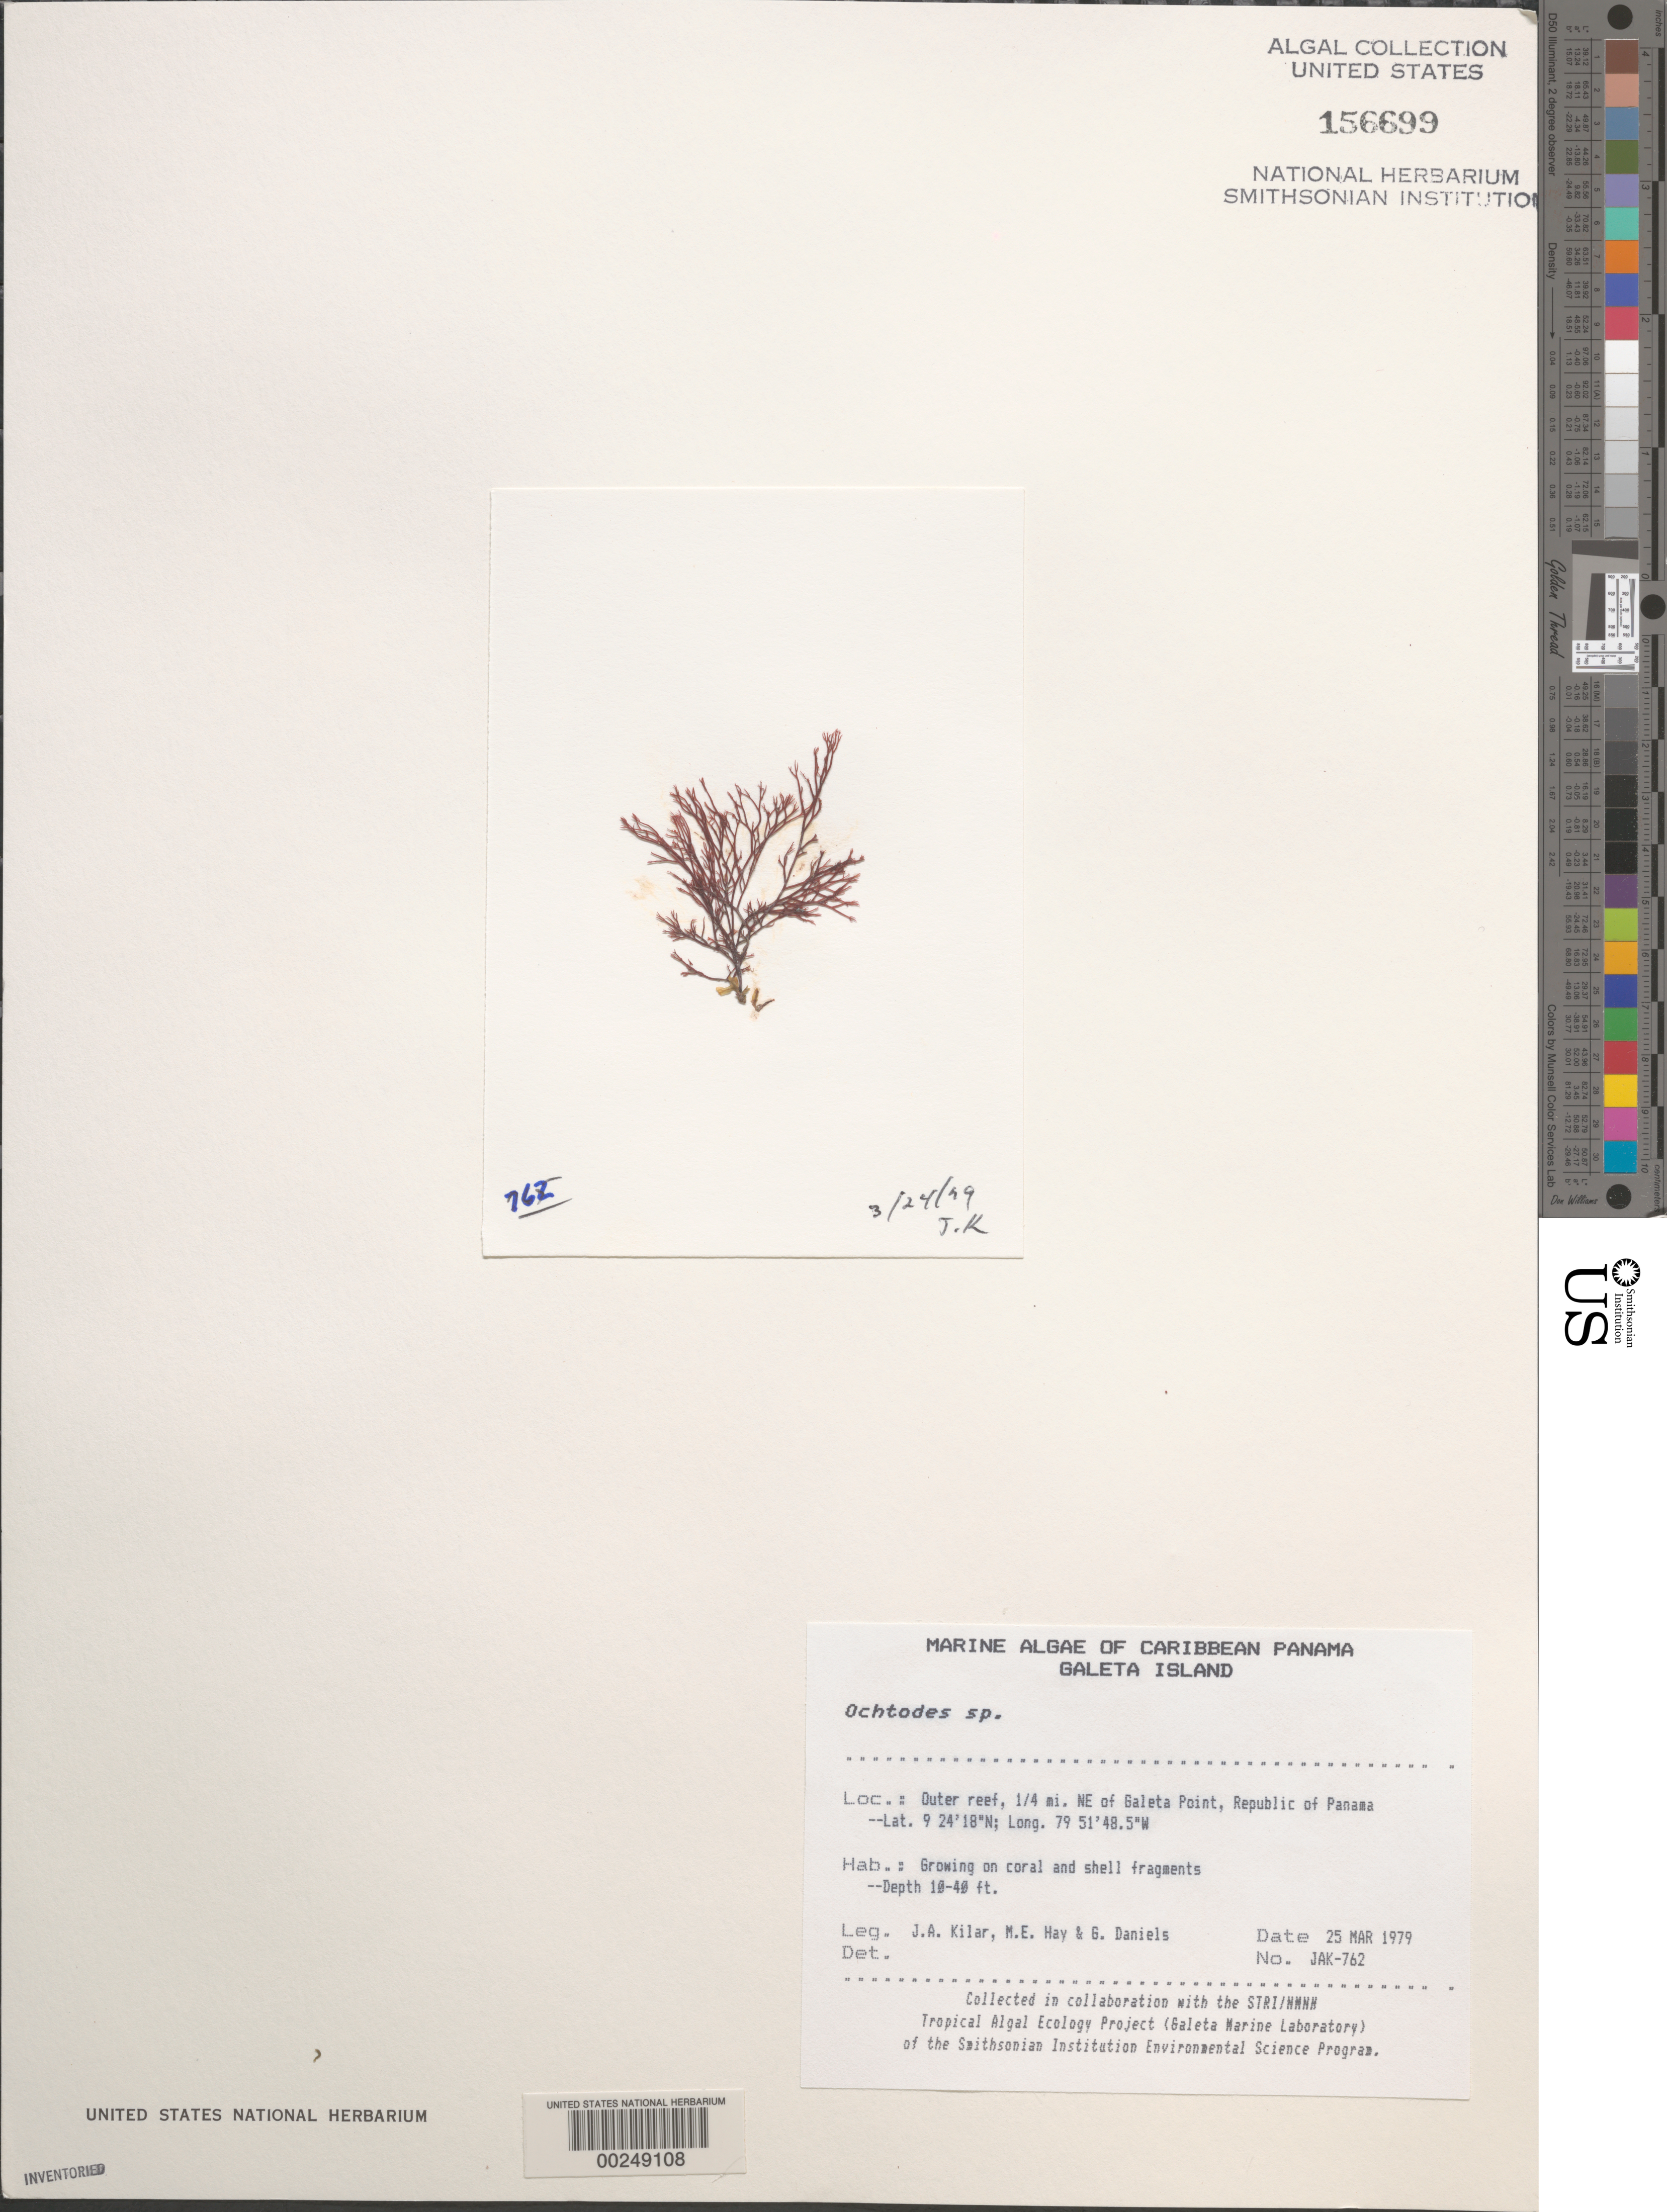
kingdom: Plantae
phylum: Rhodophyta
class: Florideophyceae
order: Gigartinales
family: Rhizophyllidaceae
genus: Ochtodes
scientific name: Ochtodes sp.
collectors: J. A. Kilar, M. E. Hay & G. S. Daniels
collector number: JAK-762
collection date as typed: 25 Mar 1979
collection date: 1979-03-25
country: Panama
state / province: Colón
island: Galeta Island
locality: Reef 1/4th mile northeast of Galeta Point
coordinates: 9 24'18"N, 79 51'48.5"W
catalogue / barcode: US 156699